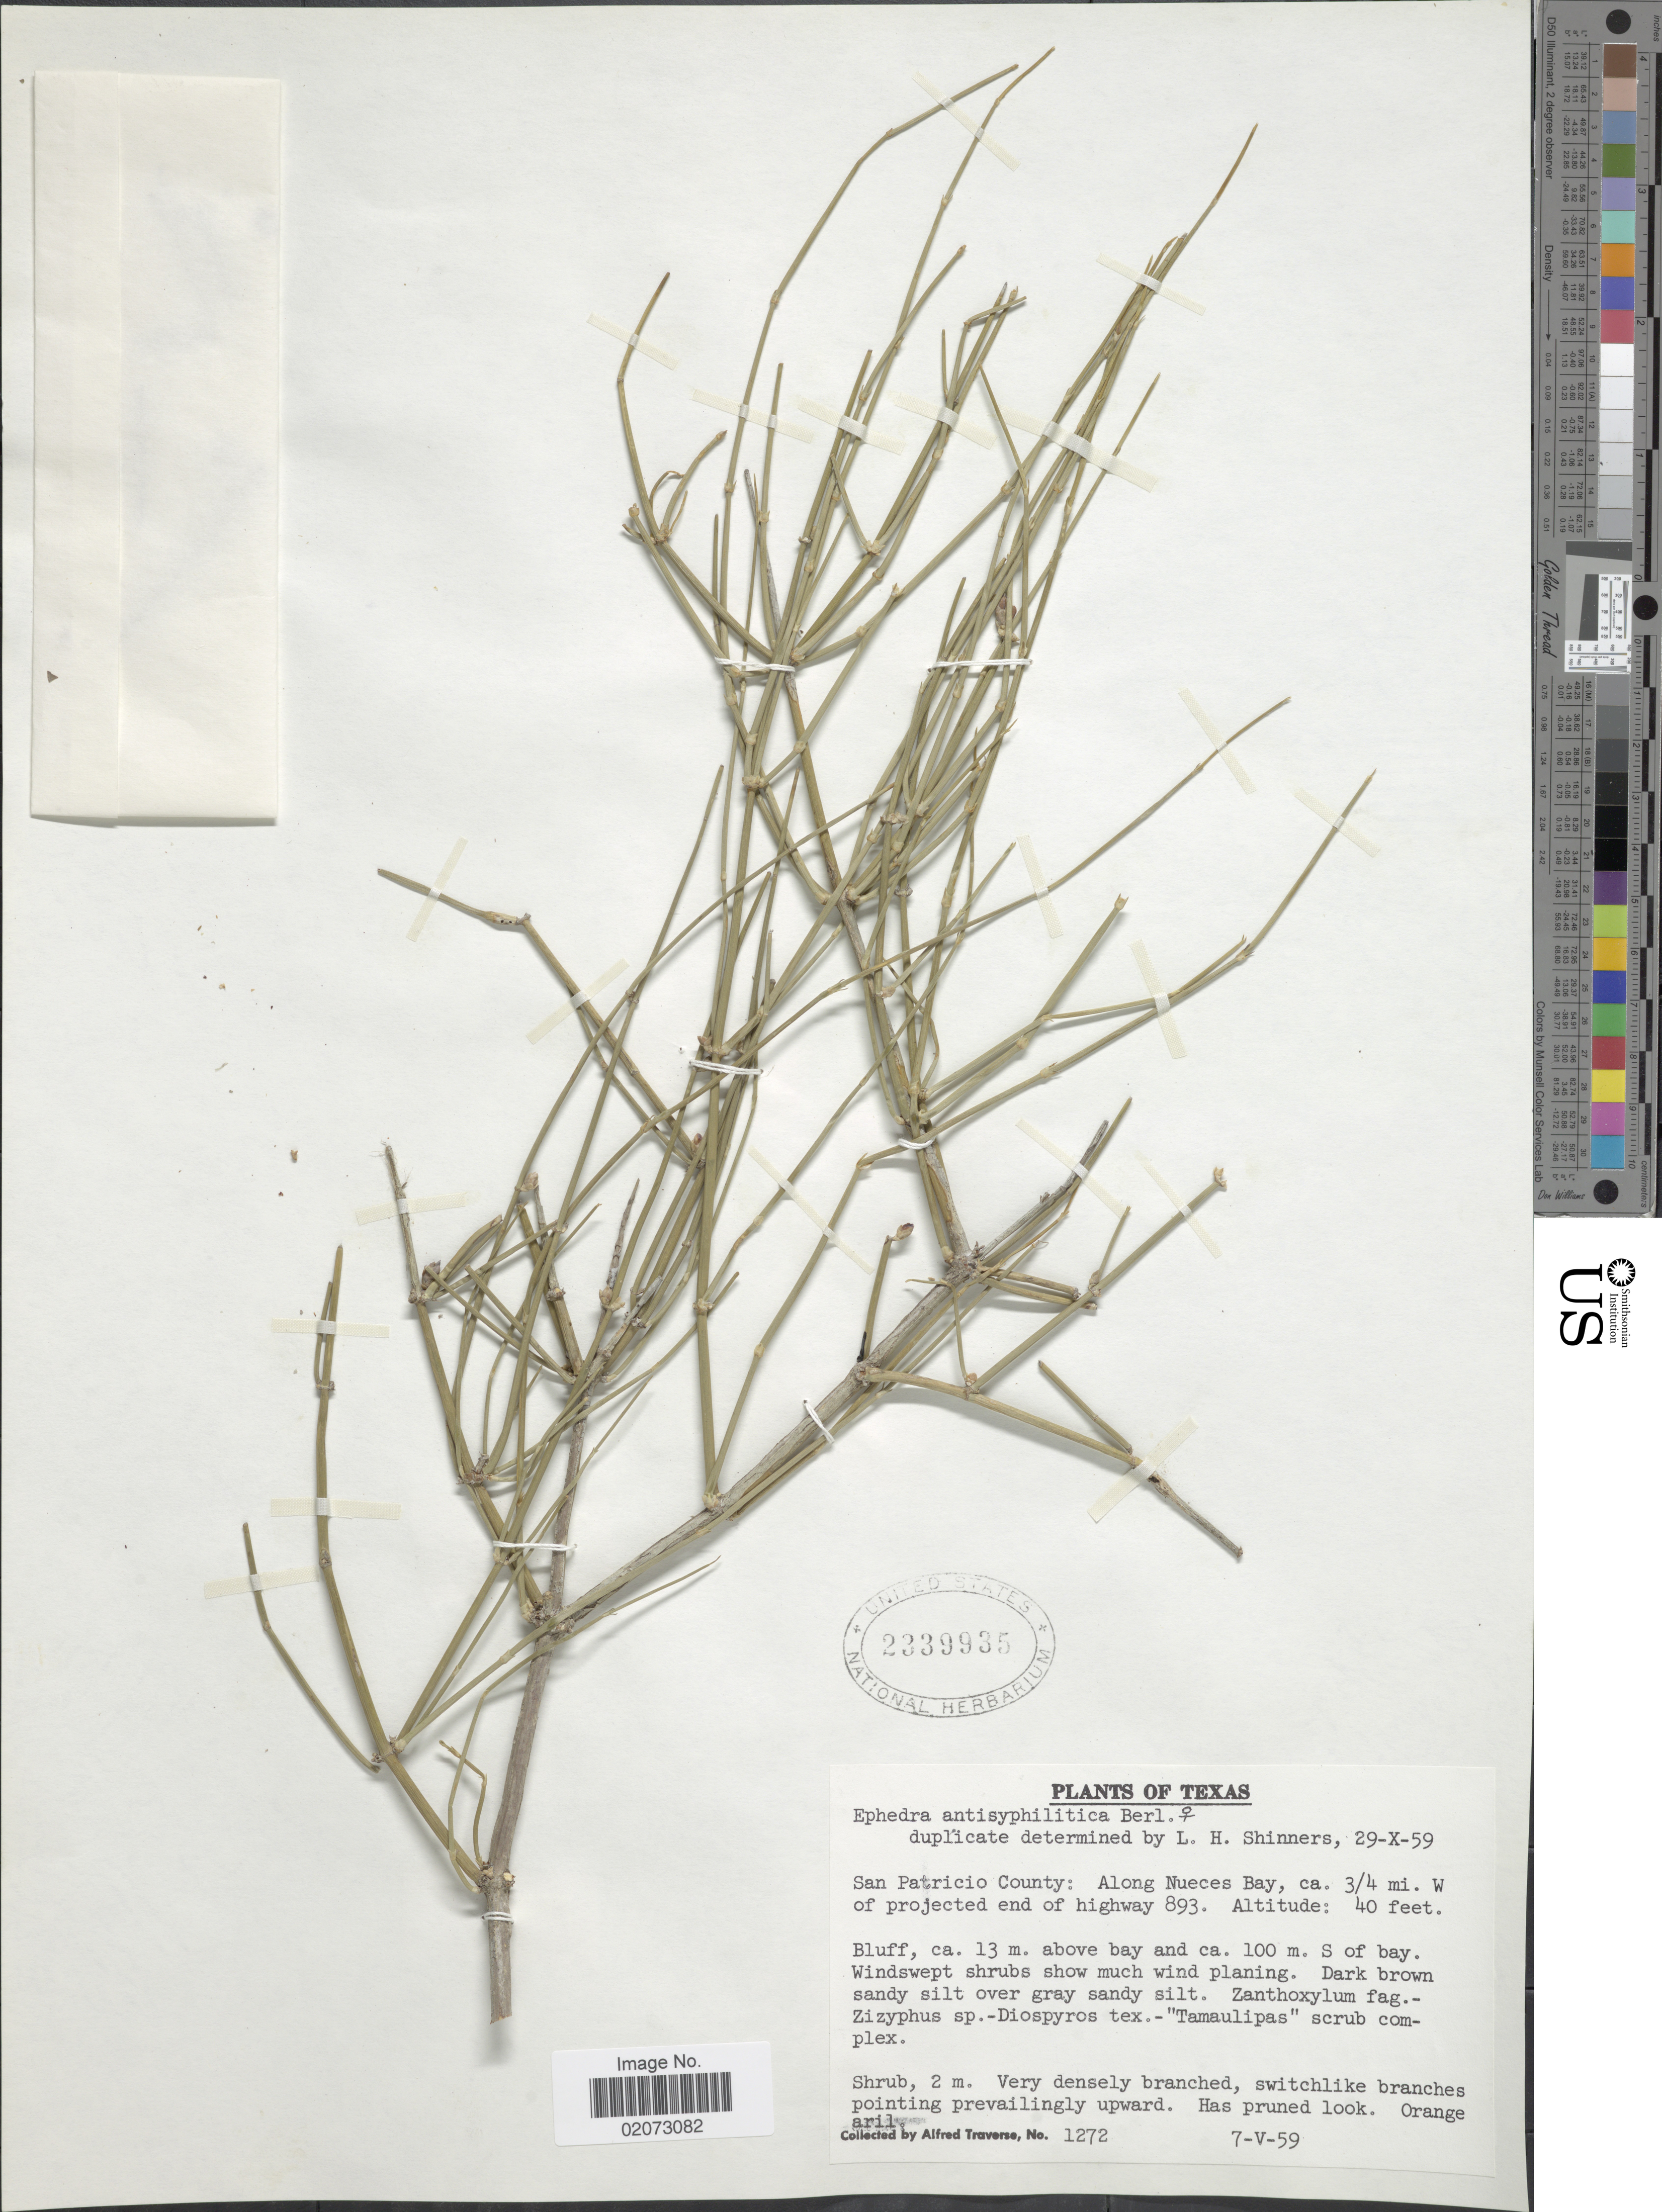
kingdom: Plantae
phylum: Tracheophyta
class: Gnetopsida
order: Ephedrales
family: Ephedraceae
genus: Ephedra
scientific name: Ephedra antisyphilitica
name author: Berland. ex C.A. Mey.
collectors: A. Traverse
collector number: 1272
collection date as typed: Transcribed d/m/y: 7/5/59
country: United States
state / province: Texas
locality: San Patricio County: Along Nueces Bay, ca. 3/4 mi.W of Projected end of highway 893.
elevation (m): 12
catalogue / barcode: US 2339935